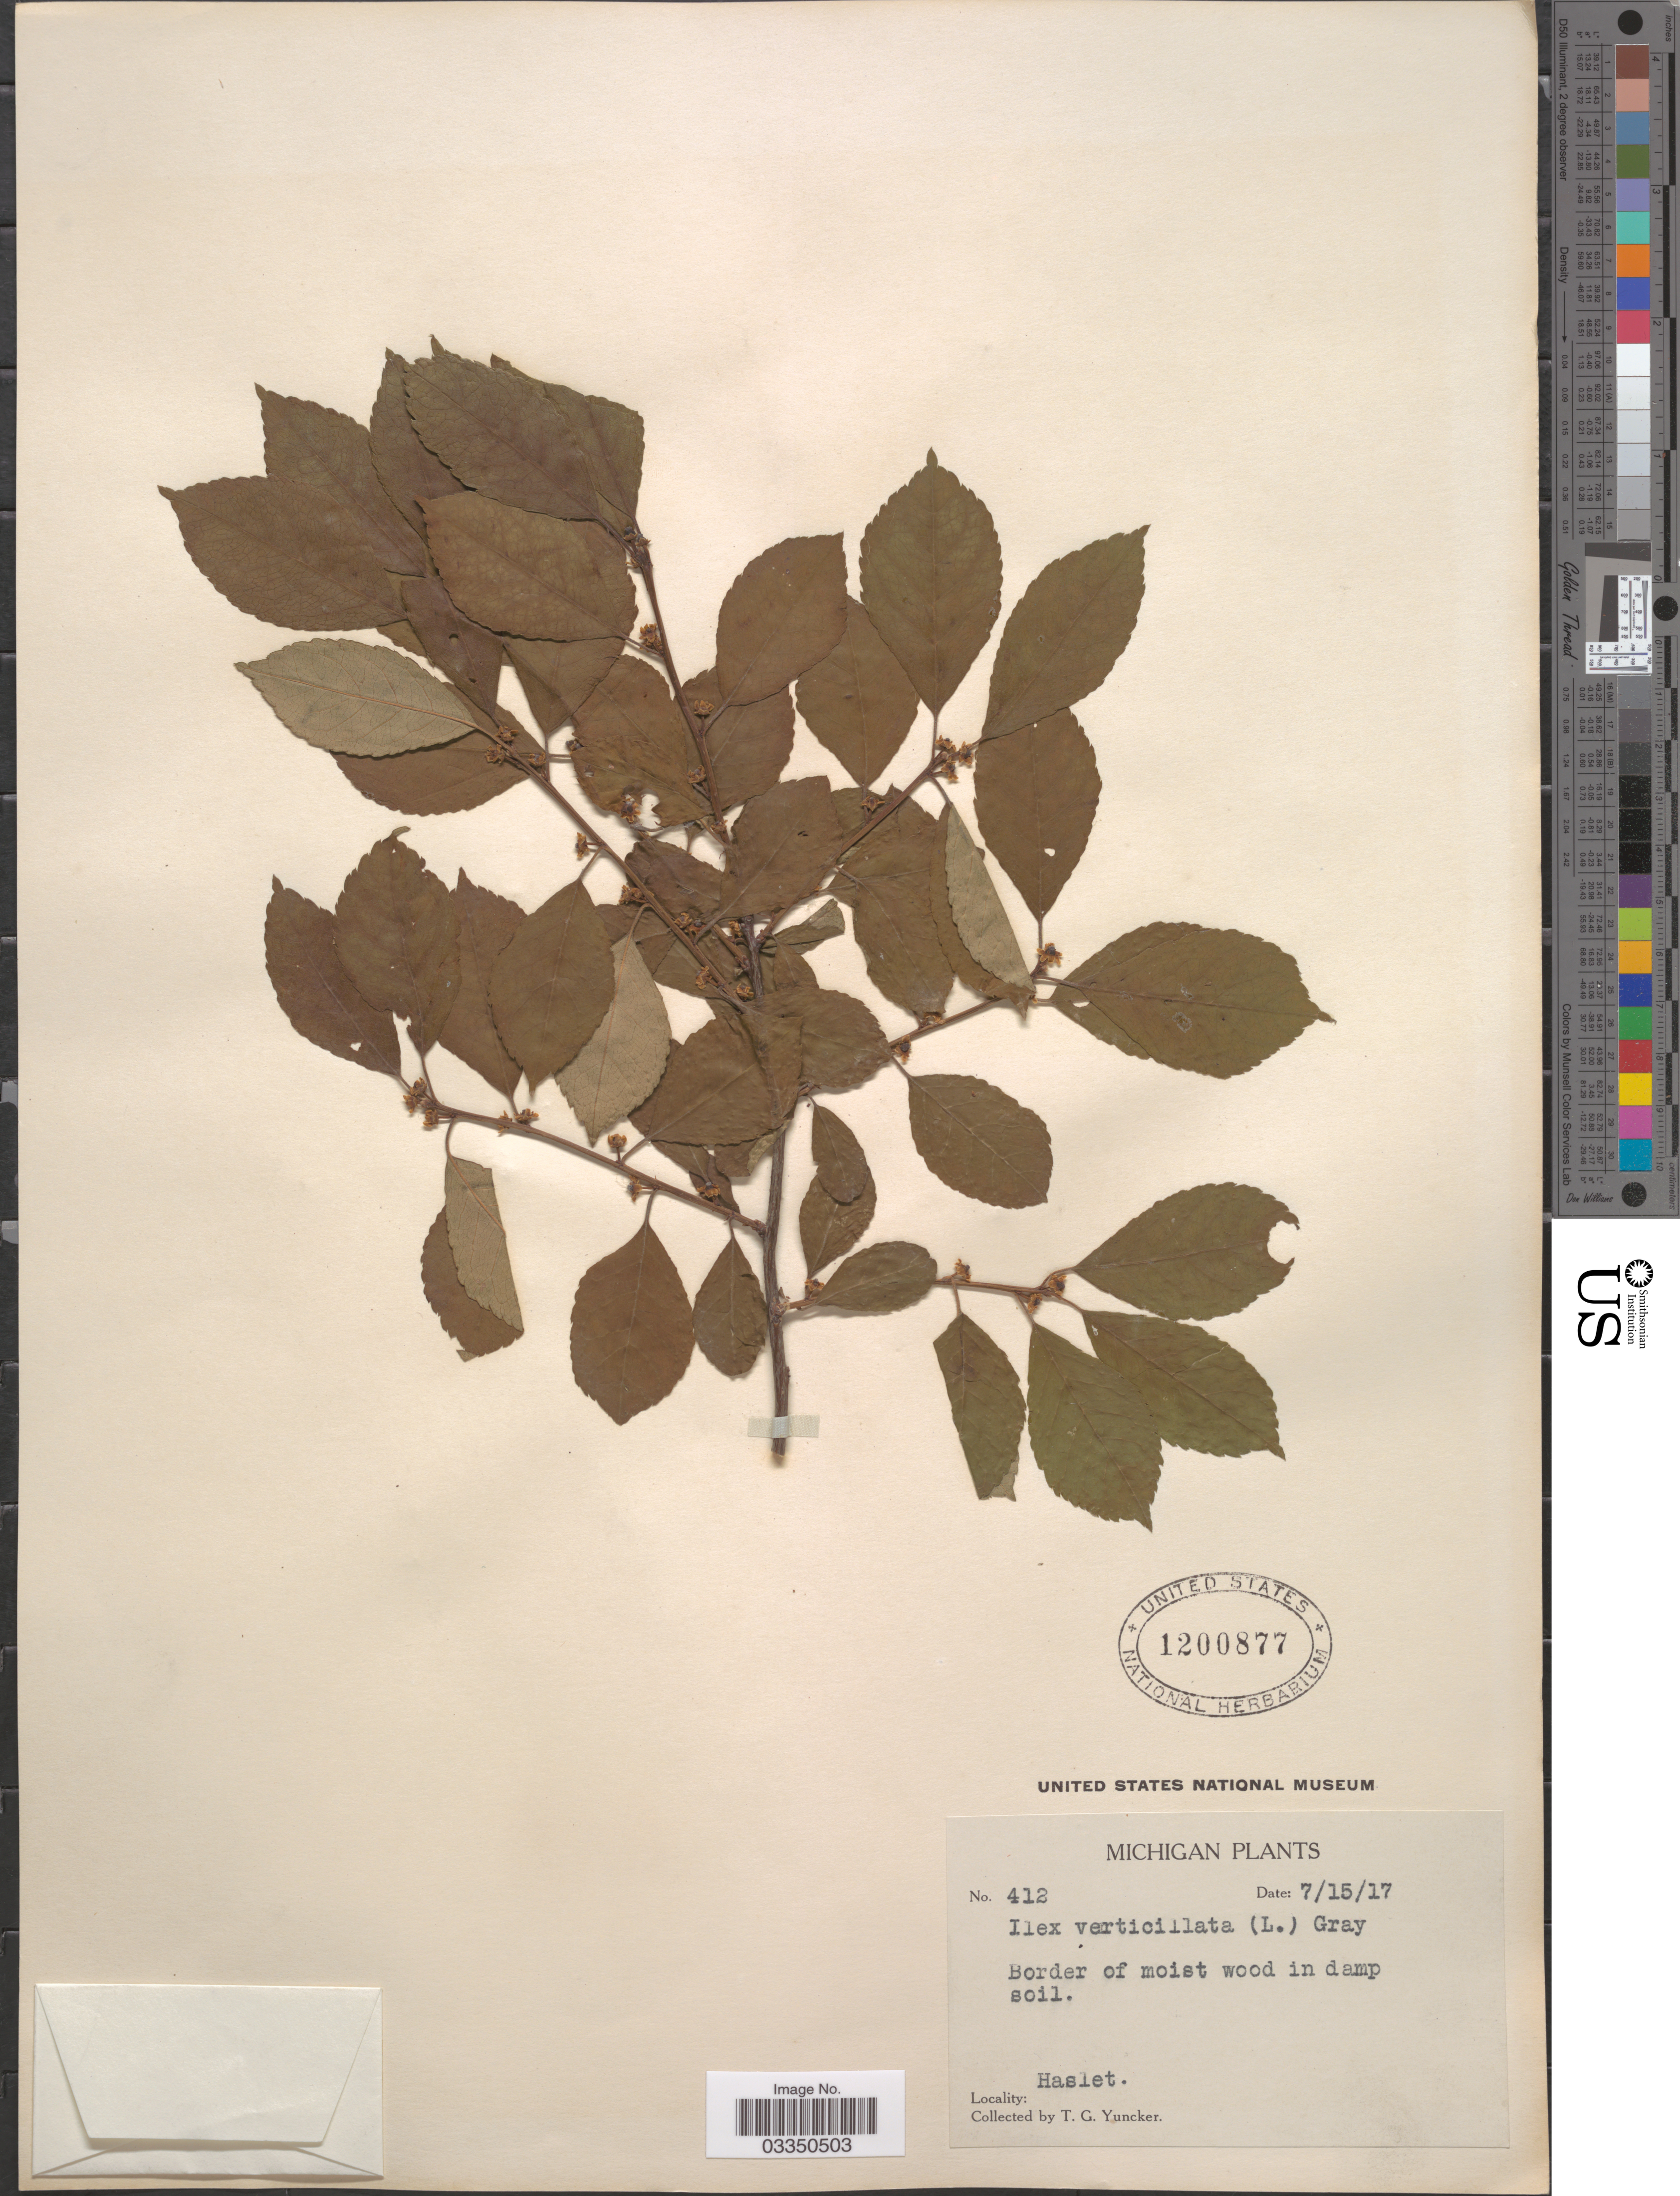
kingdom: Plantae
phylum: Tracheophyta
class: Magnoliopsida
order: Aquifoliales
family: Aquifoliaceae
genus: Ilex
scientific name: Ilex verticillata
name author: (L.) A. Gray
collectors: T. G. Yuncker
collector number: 412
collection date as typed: Transcribed d/m/y: 15/7/17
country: United States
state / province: Michigan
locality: Haslet.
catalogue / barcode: US 1200877